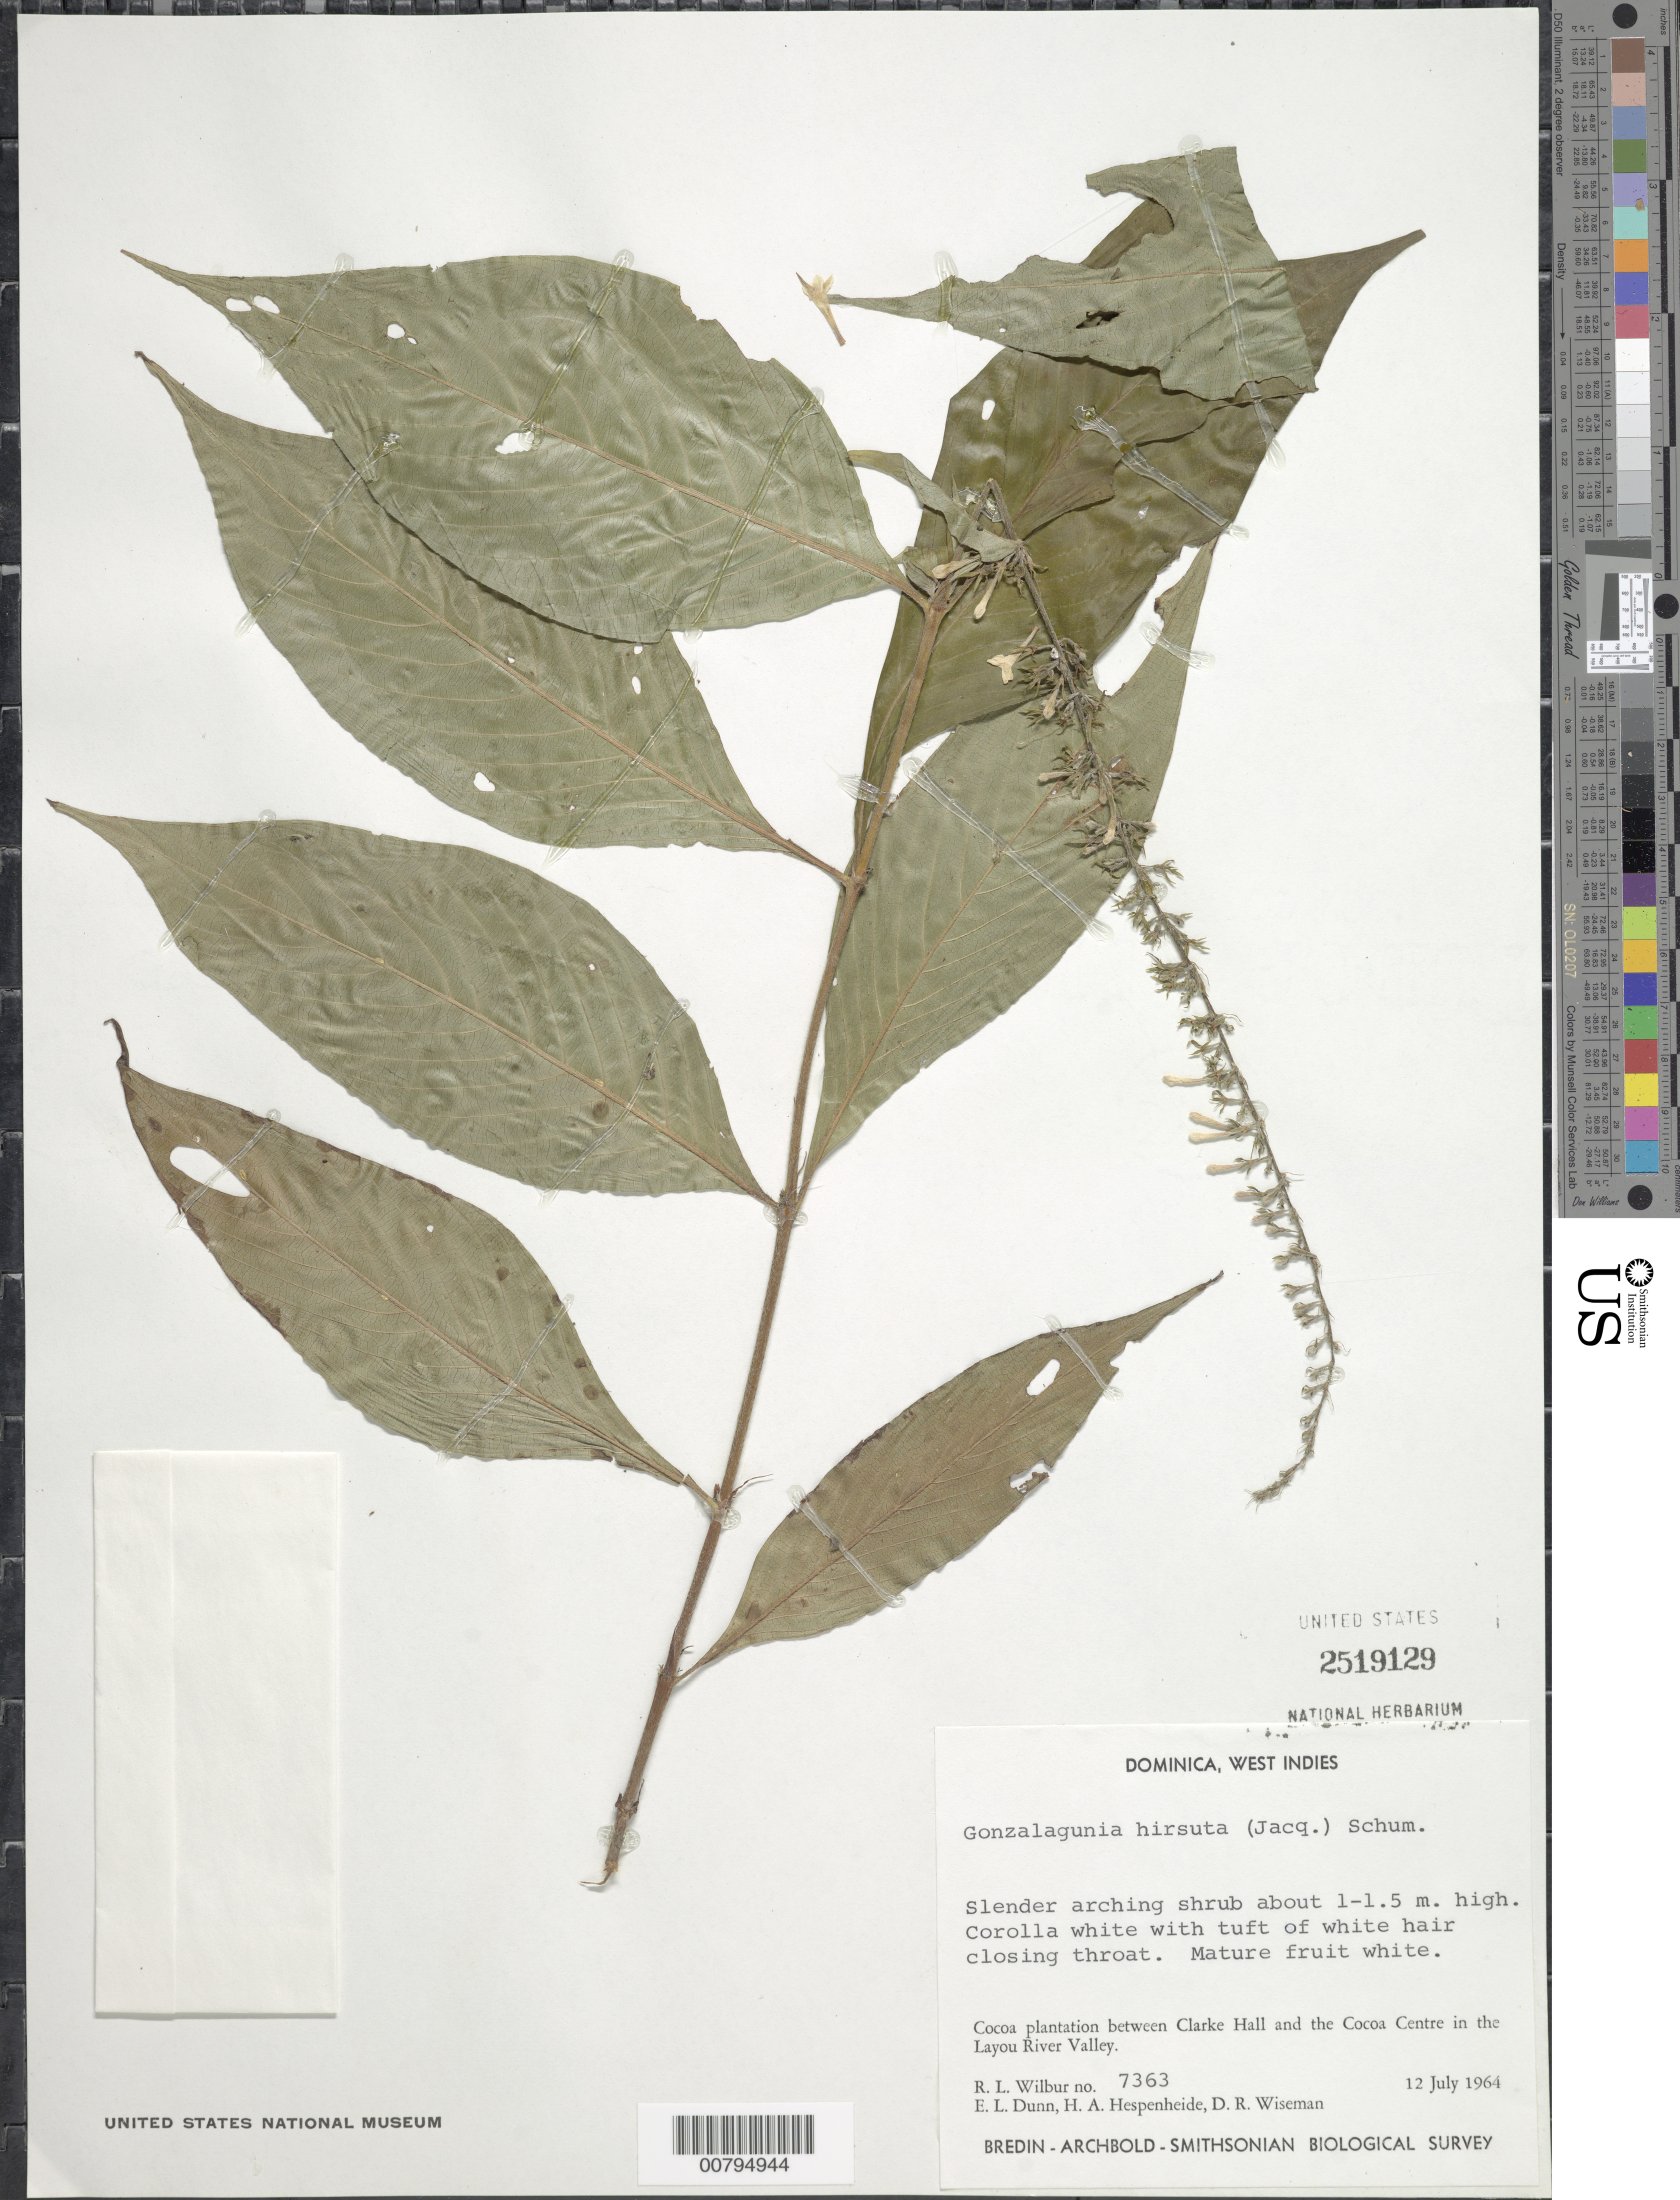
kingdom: Plantae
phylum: Tracheophyta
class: Magnoliopsida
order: Gentianales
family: Rubiaceae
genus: Gonzalagunia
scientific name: Gonzalagunia hirsuta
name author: Schum.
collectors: R. L. Wilbur, E. Dunn, H. A. Hespenheide & D. R. Wiseman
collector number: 7363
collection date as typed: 12 Jul 1964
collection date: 1964-07-12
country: Dominica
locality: Cocoa plantation between Clarke Hall and the Cocoa Centre in the Layou River Valley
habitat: Cocoa plantation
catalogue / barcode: US 2519129